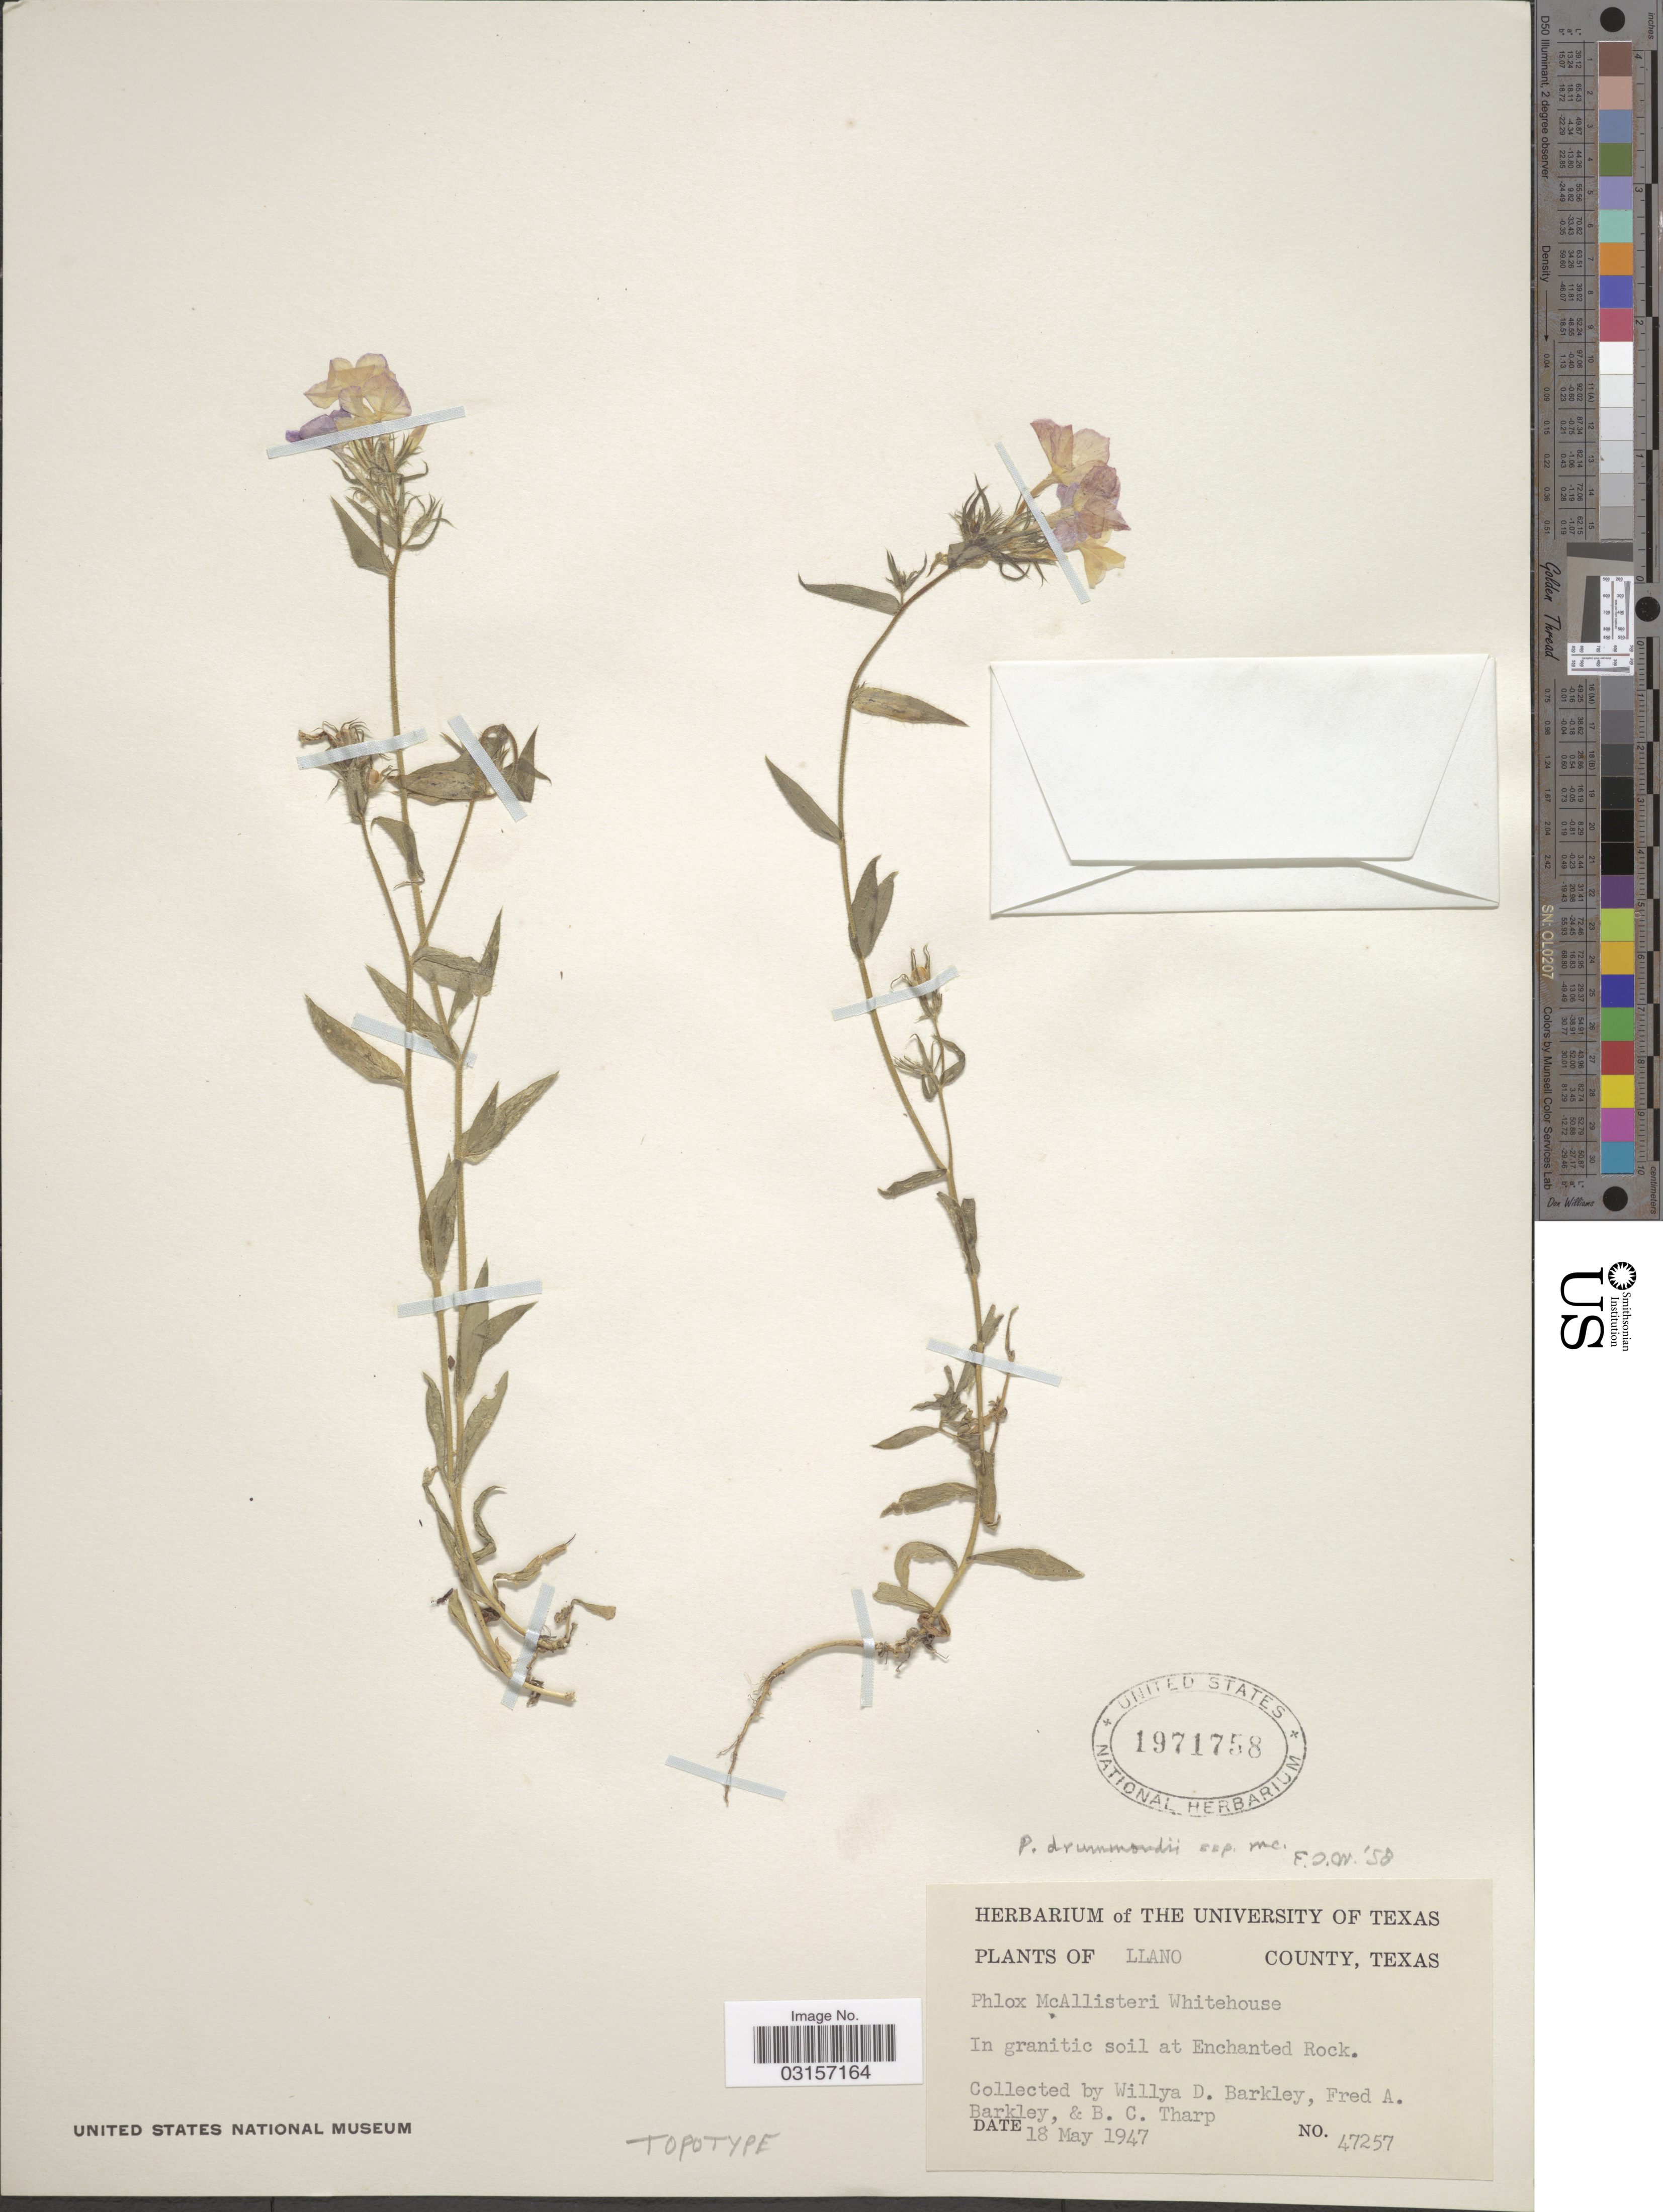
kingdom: Plantae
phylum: Tracheophyta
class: Magnoliopsida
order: Ericales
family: Polemoniaceae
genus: Phlox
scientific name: Phlox drummondii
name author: Hook.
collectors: W. Barkley, F. A. Barkley & B. C. Tharp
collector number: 47257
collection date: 1947-05-18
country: United States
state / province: Texas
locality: Llano County, In granitic soil at Enchanted Rock.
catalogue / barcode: US 1971758